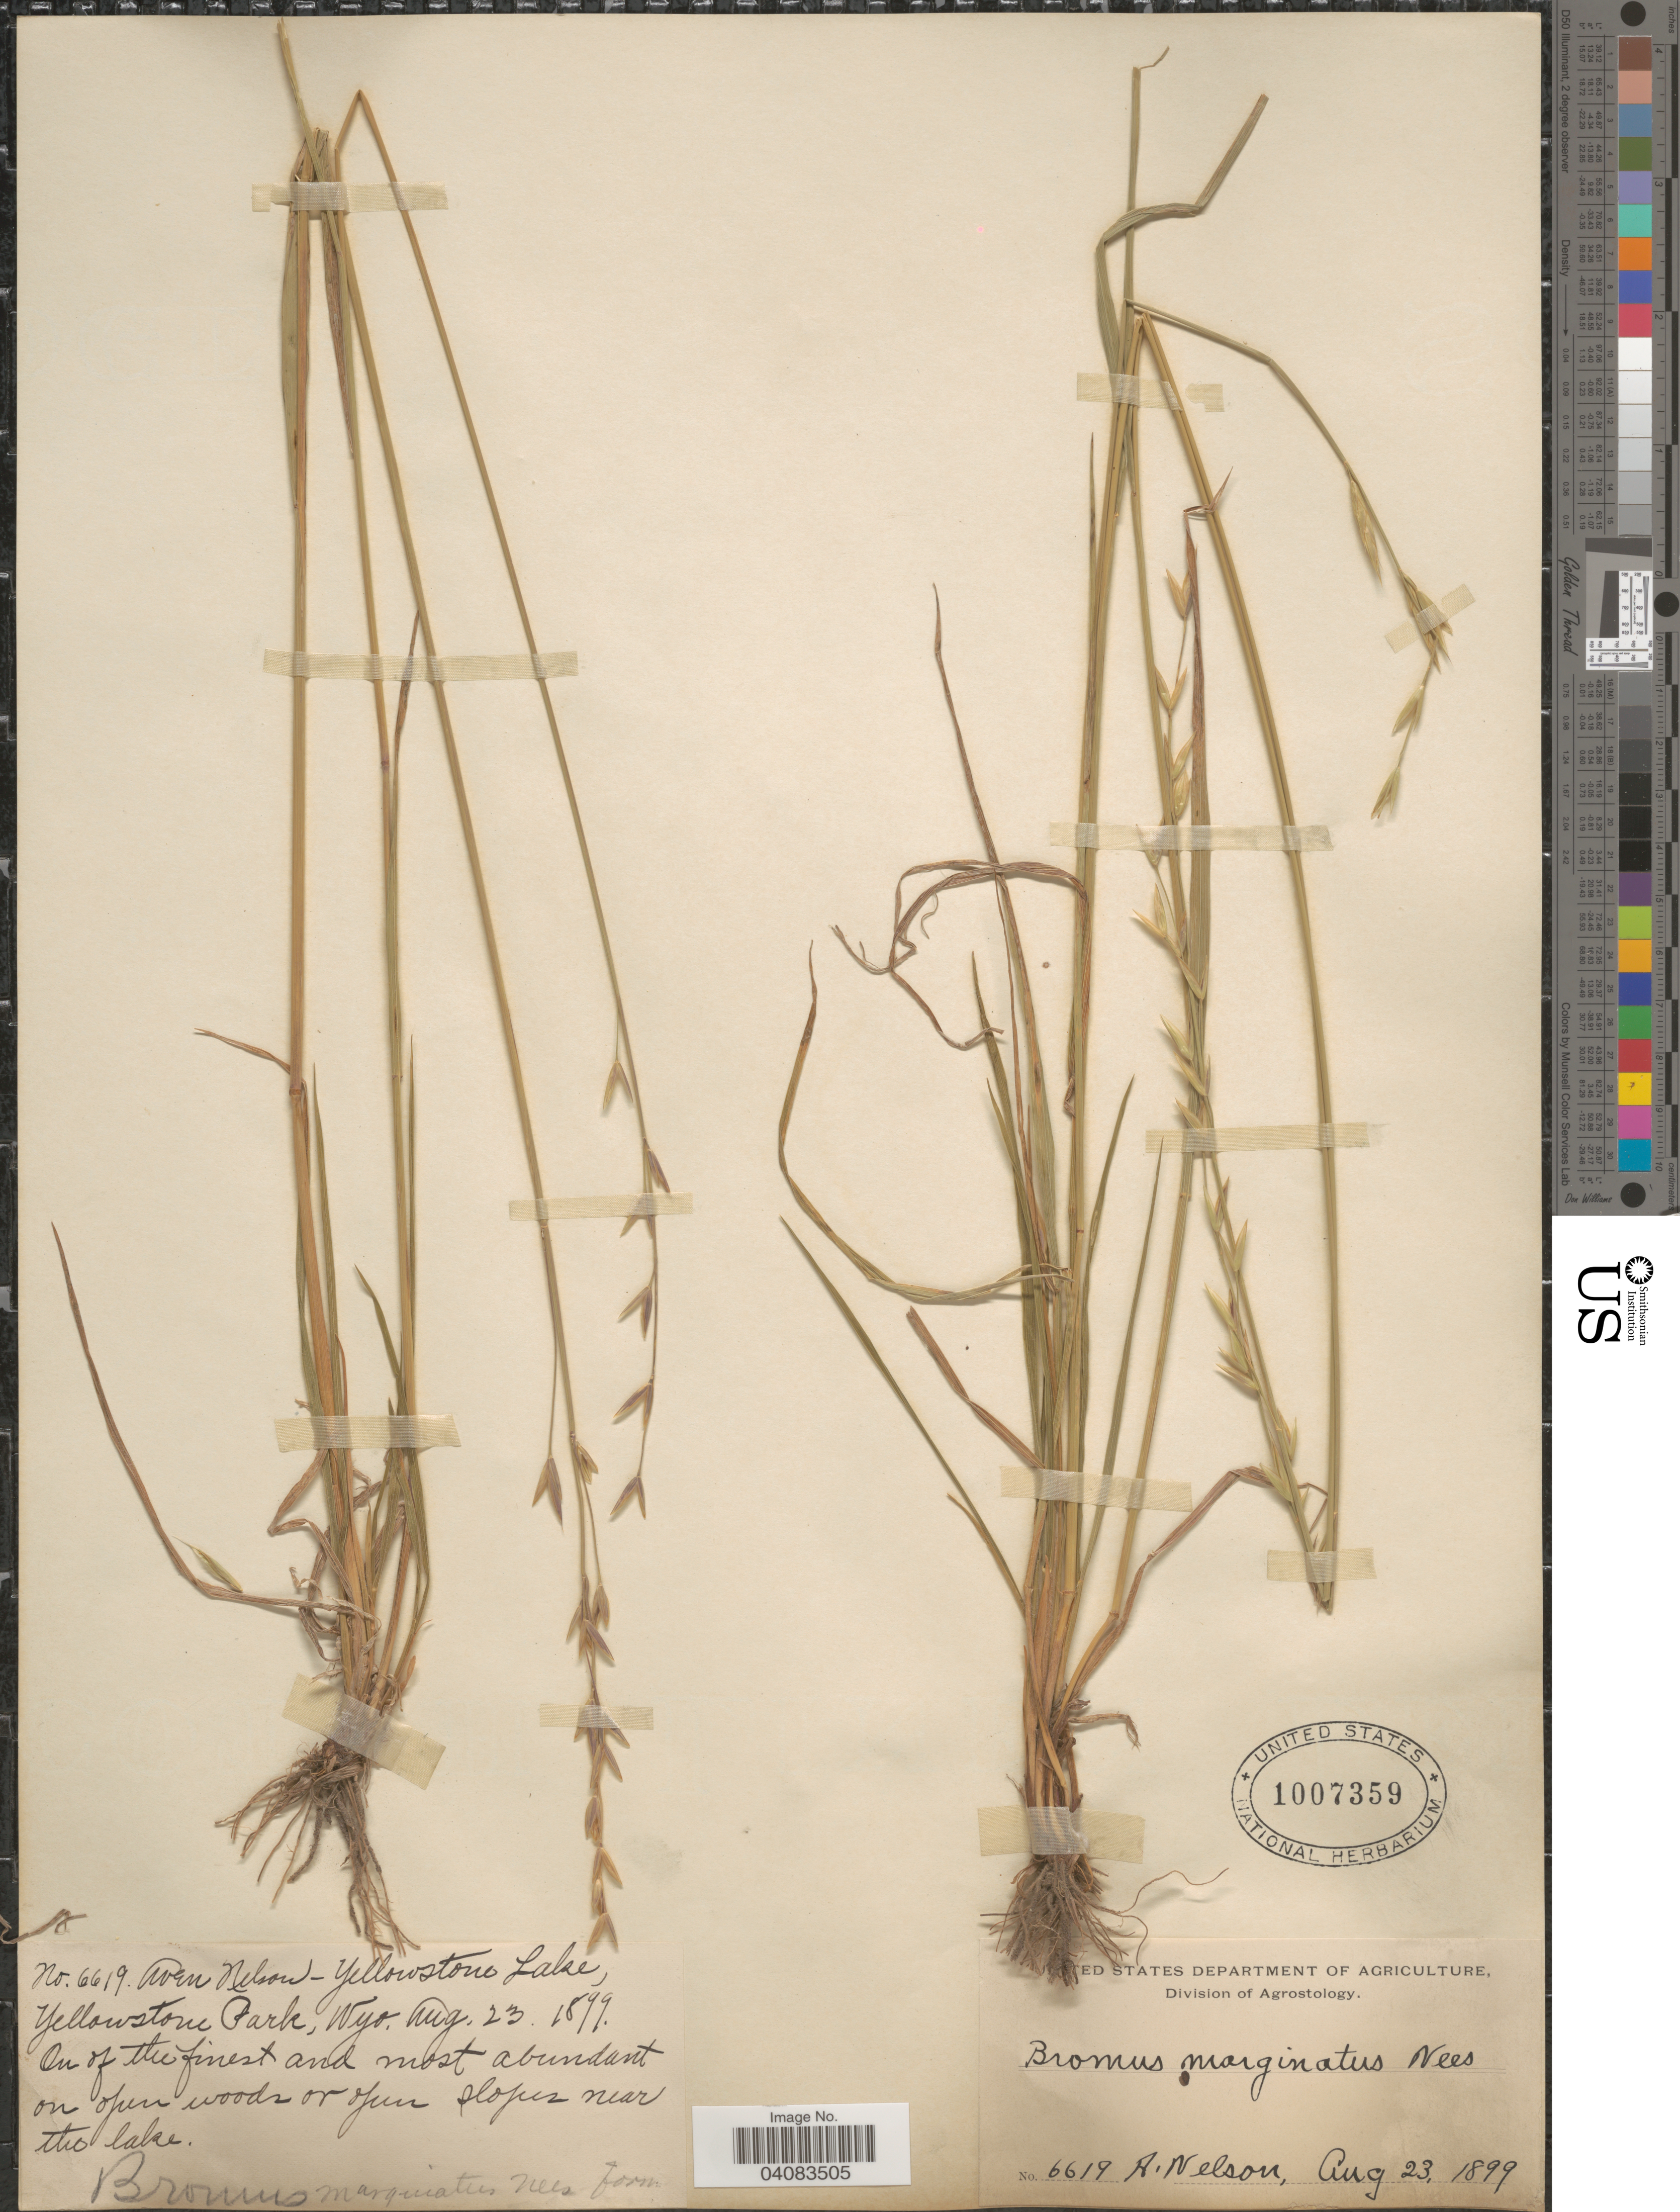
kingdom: Plantae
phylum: Tracheophyta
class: Liliopsida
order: Poales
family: Poaceae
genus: Bromus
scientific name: Bromus marginatus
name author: Nees ex Steud.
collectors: A. Nelson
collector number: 6619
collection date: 1899-08-23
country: United States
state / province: Wyoming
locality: Yellowstone Lake, Yellowstone Park.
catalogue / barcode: US 1007359